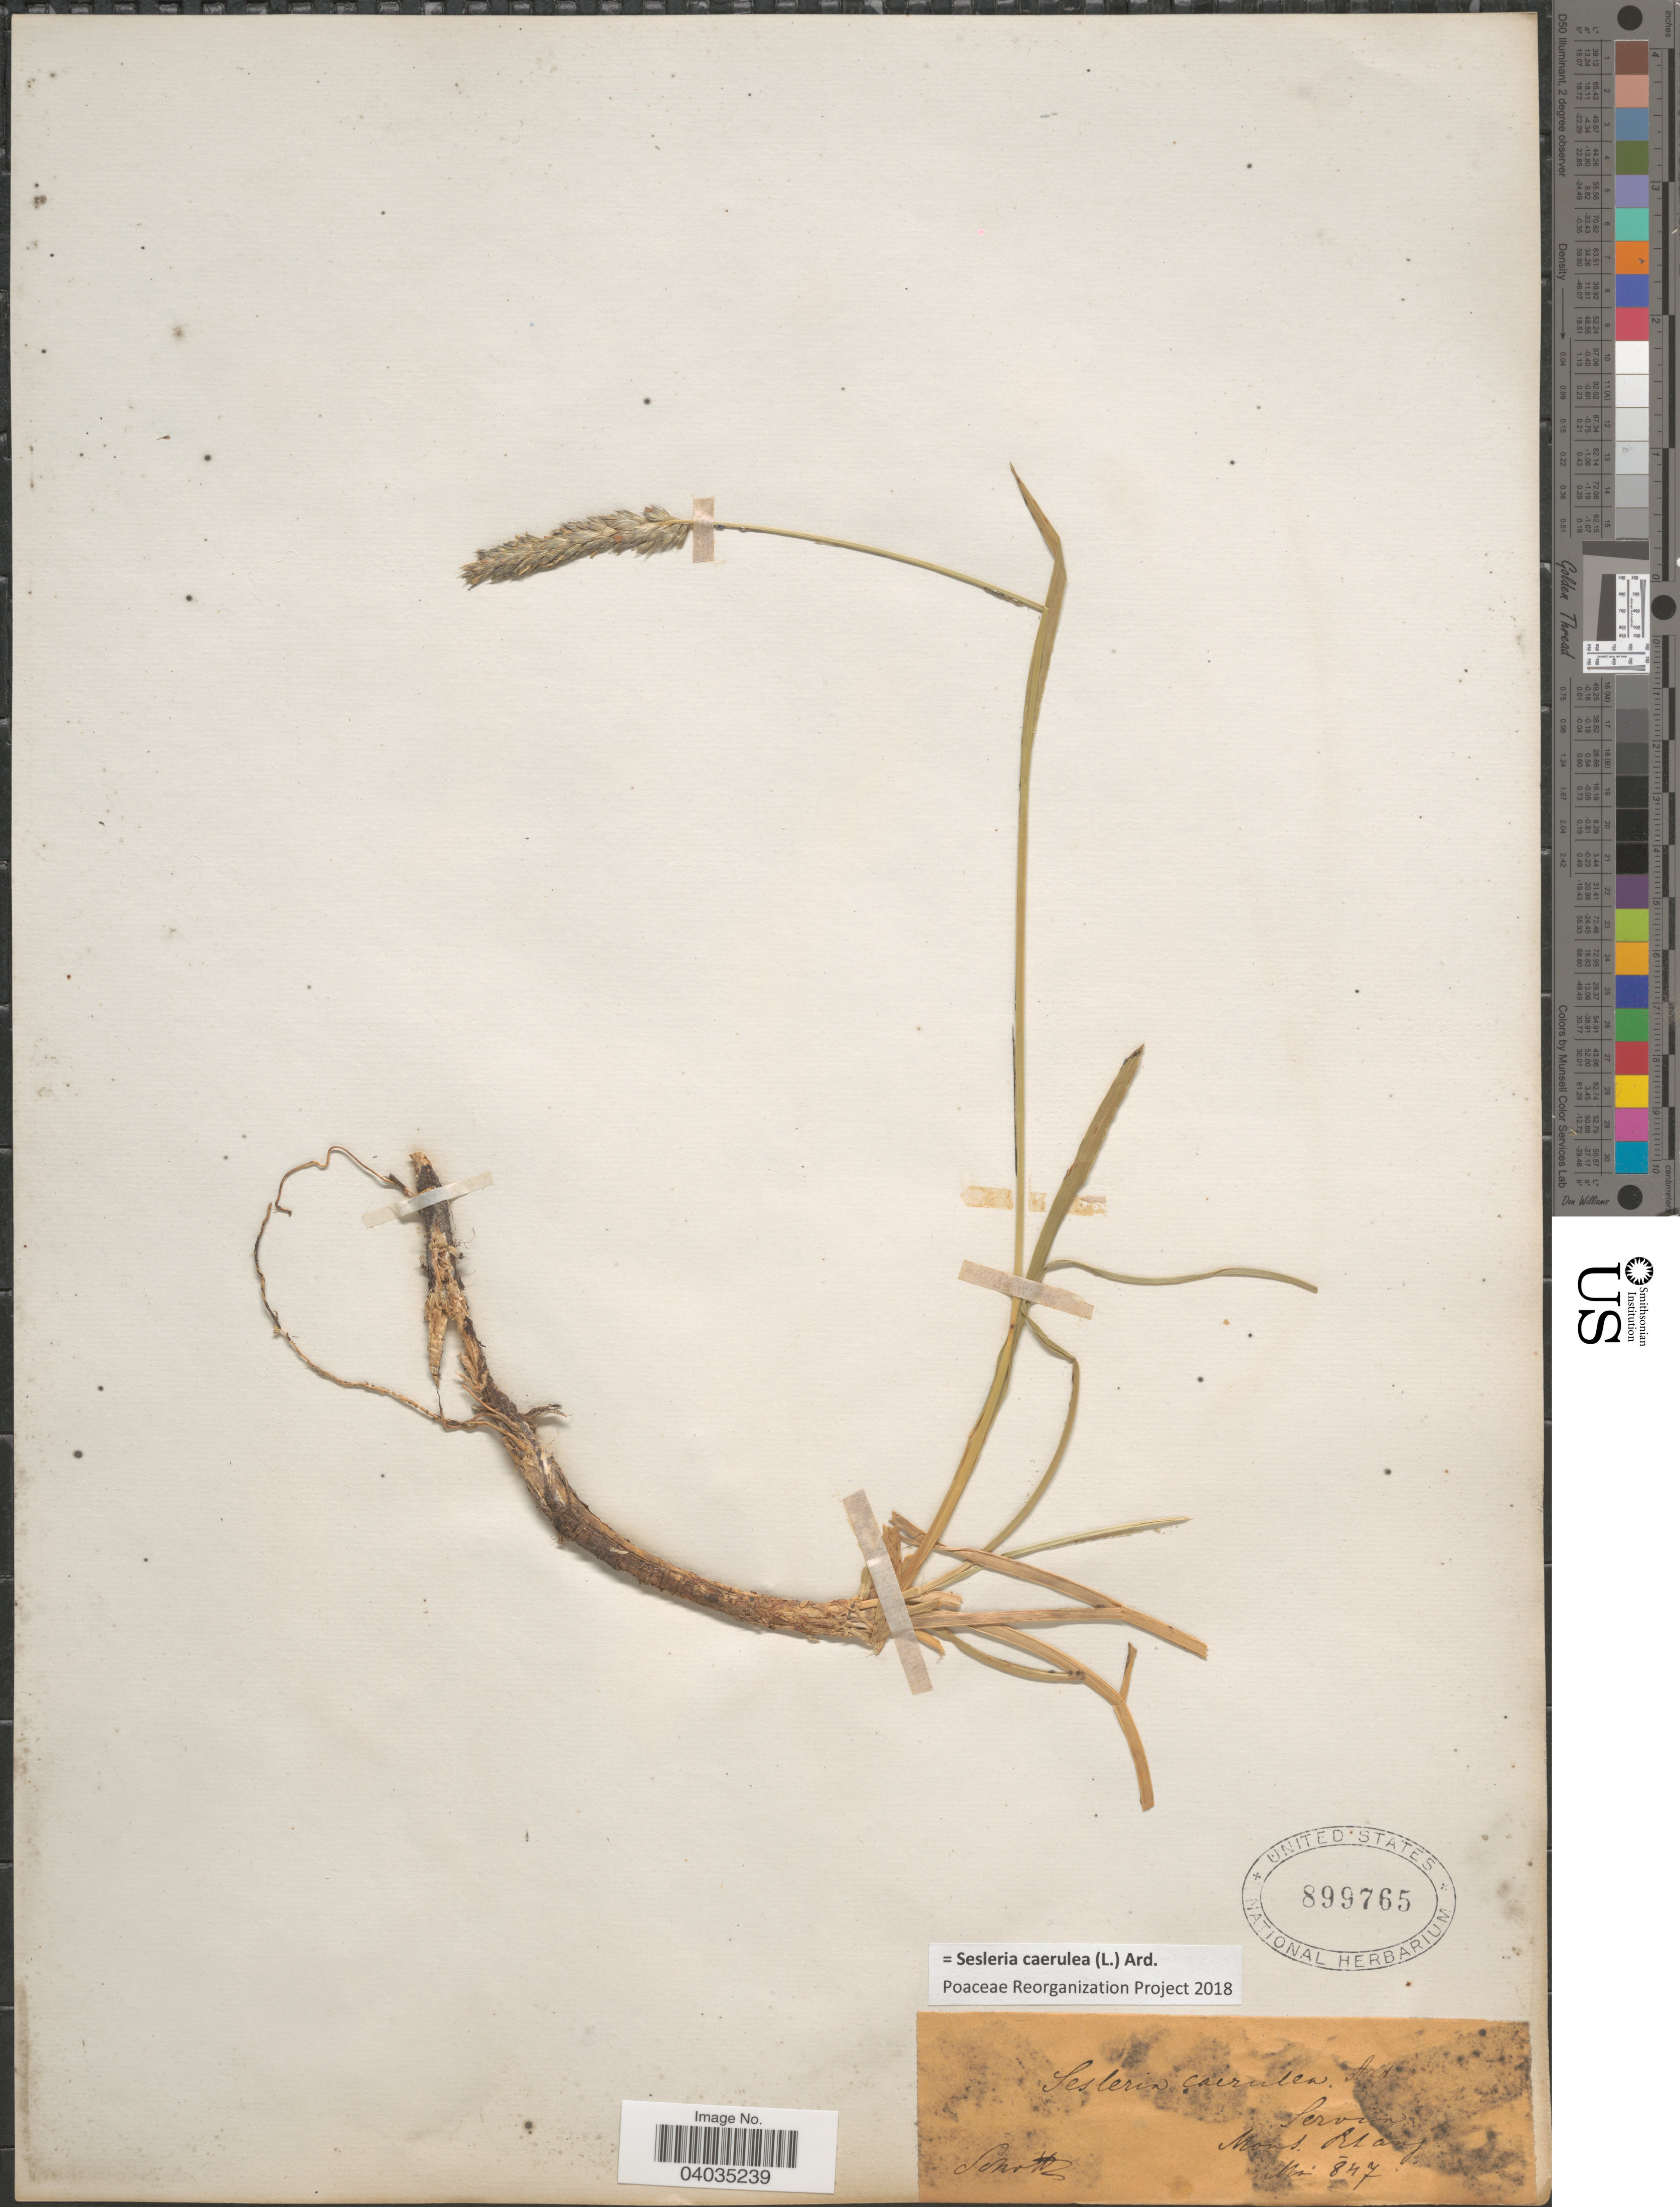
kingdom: Plantae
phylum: Tracheophyta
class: Liliopsida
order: Poales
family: Poaceae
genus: Sesleria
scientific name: Sesleria caerulea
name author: (L.) Ard.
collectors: Schott, --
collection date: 1847-05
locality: Servin. Mont. Blanj. [interpreted]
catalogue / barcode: US 899765